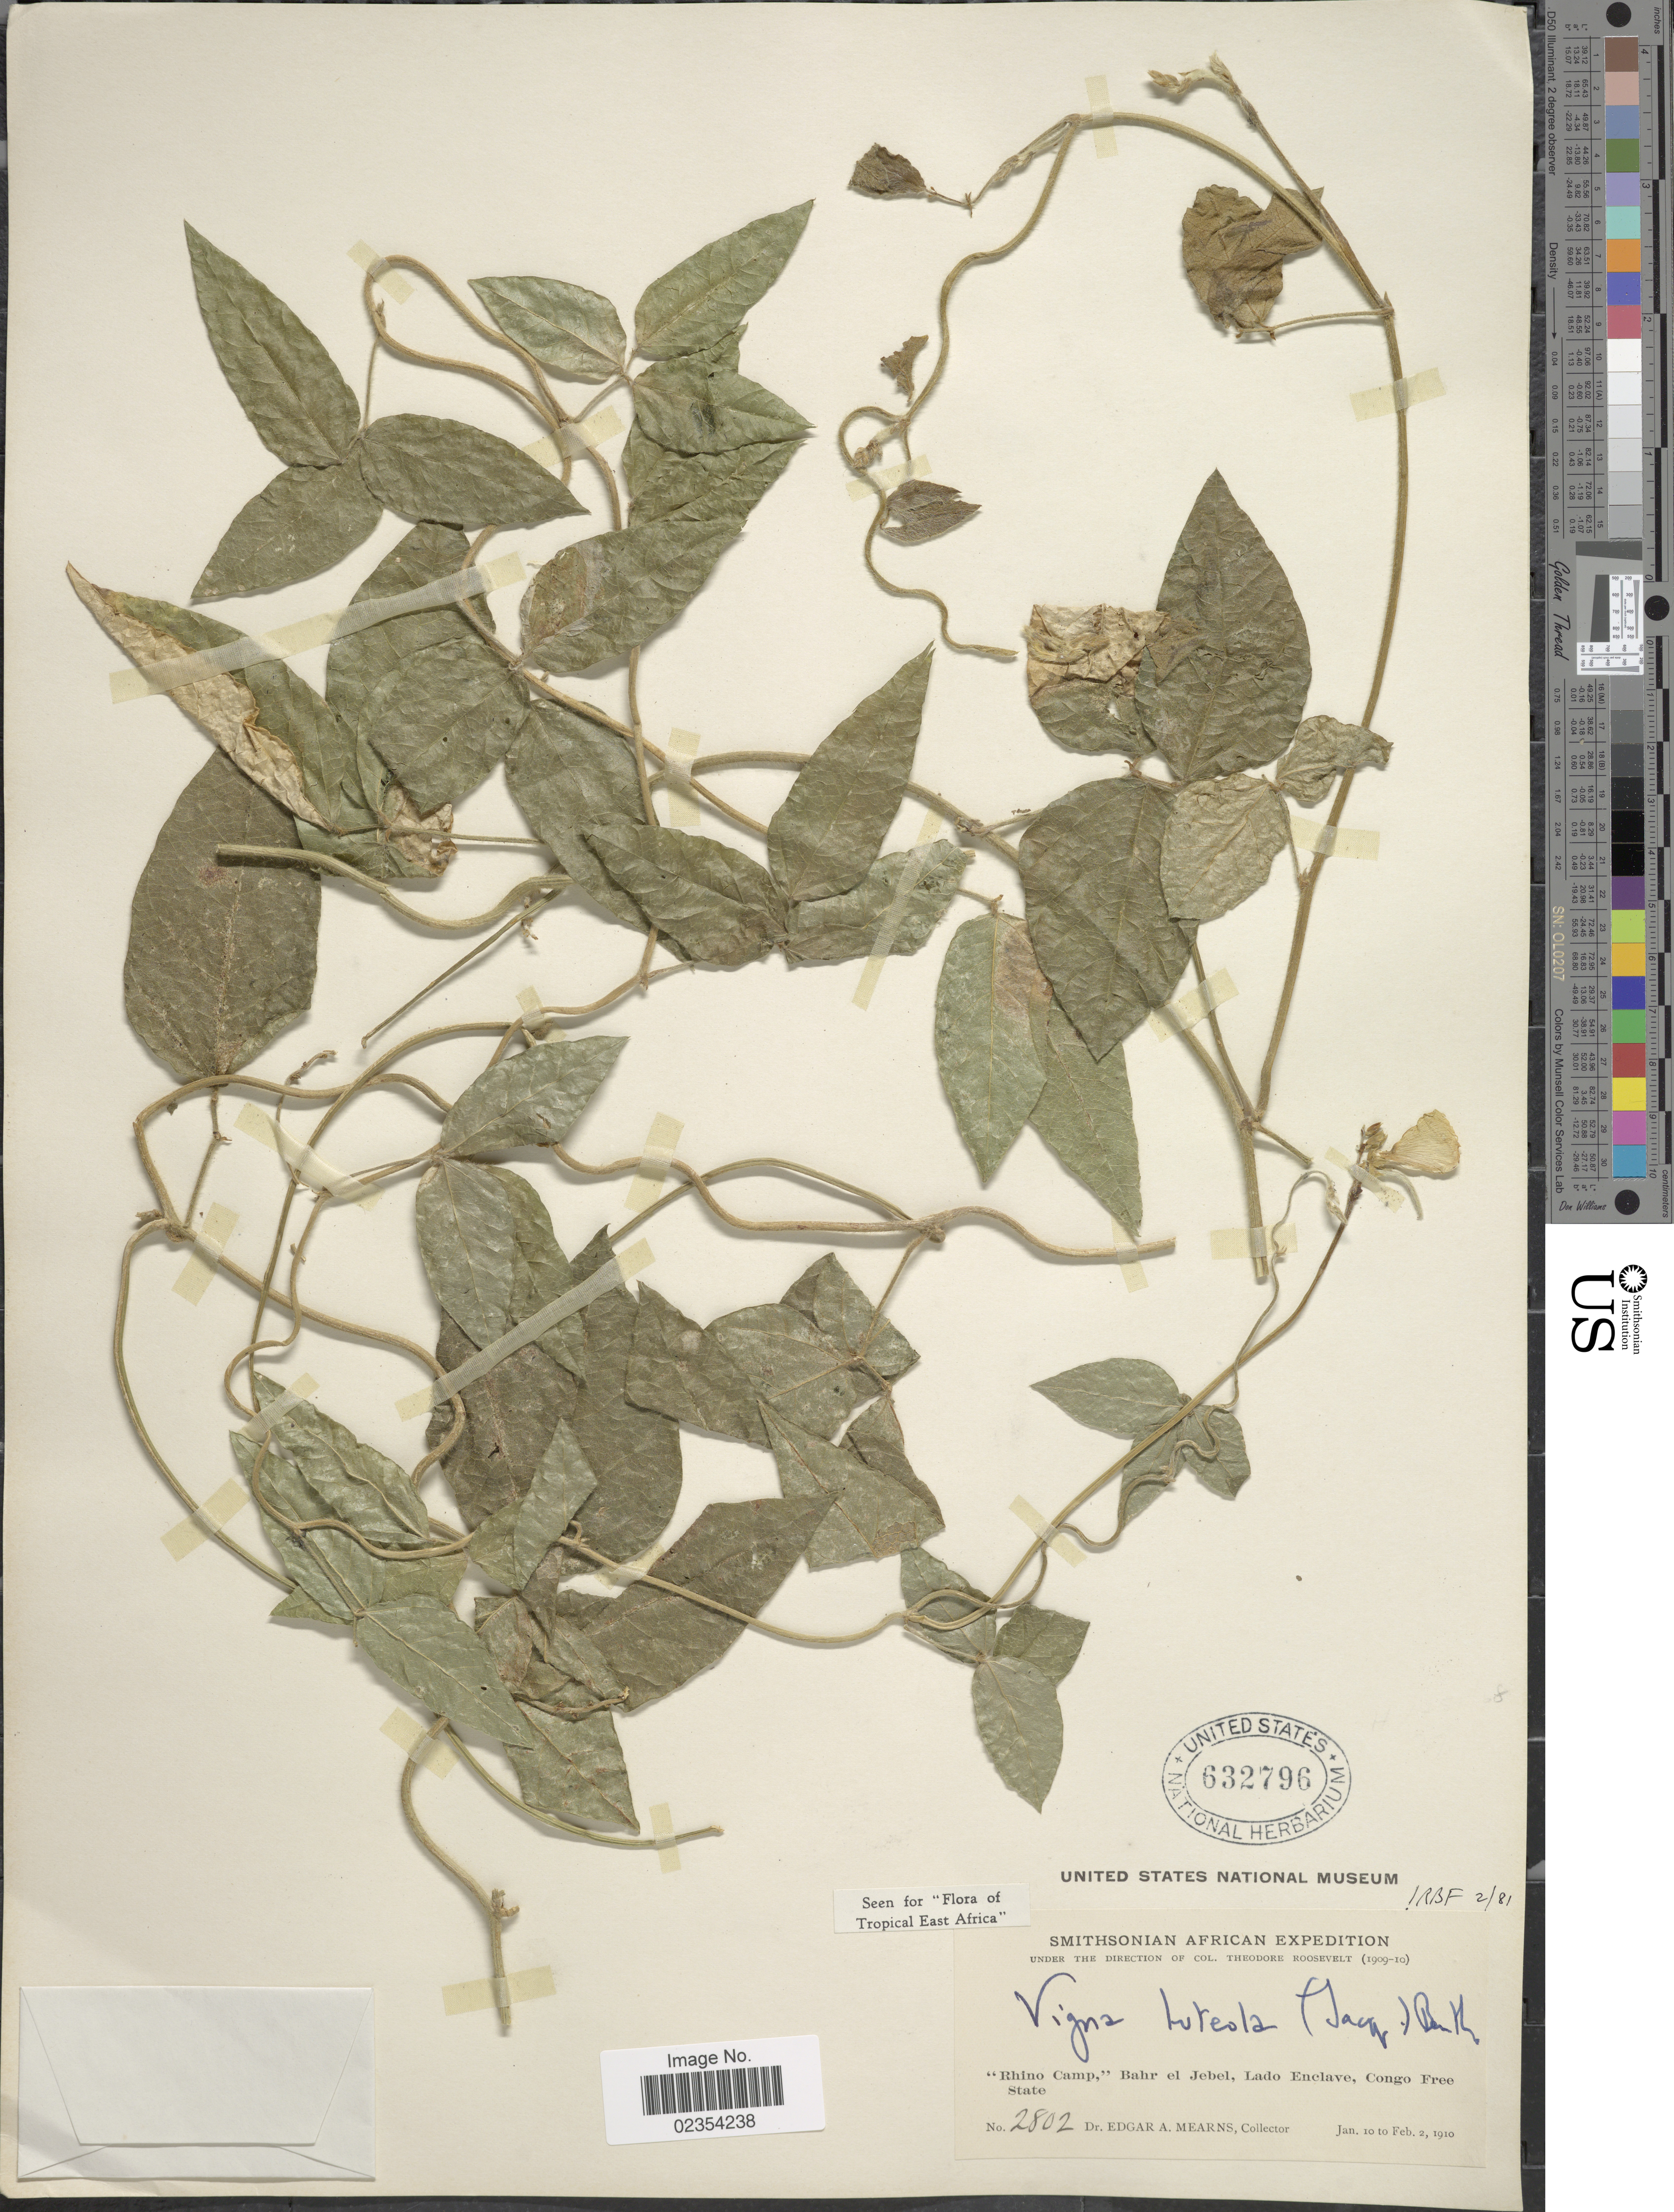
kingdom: Plantae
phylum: Tracheophyta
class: Magnoliopsida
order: Fabales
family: Fabaceae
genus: Vigna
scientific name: Vigna luteola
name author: (Jacq.) Benth.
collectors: E. A. Mearns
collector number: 2802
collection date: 1910-01-10/1910-02-25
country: Uganda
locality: Rhino Camp,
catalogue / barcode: US 632796